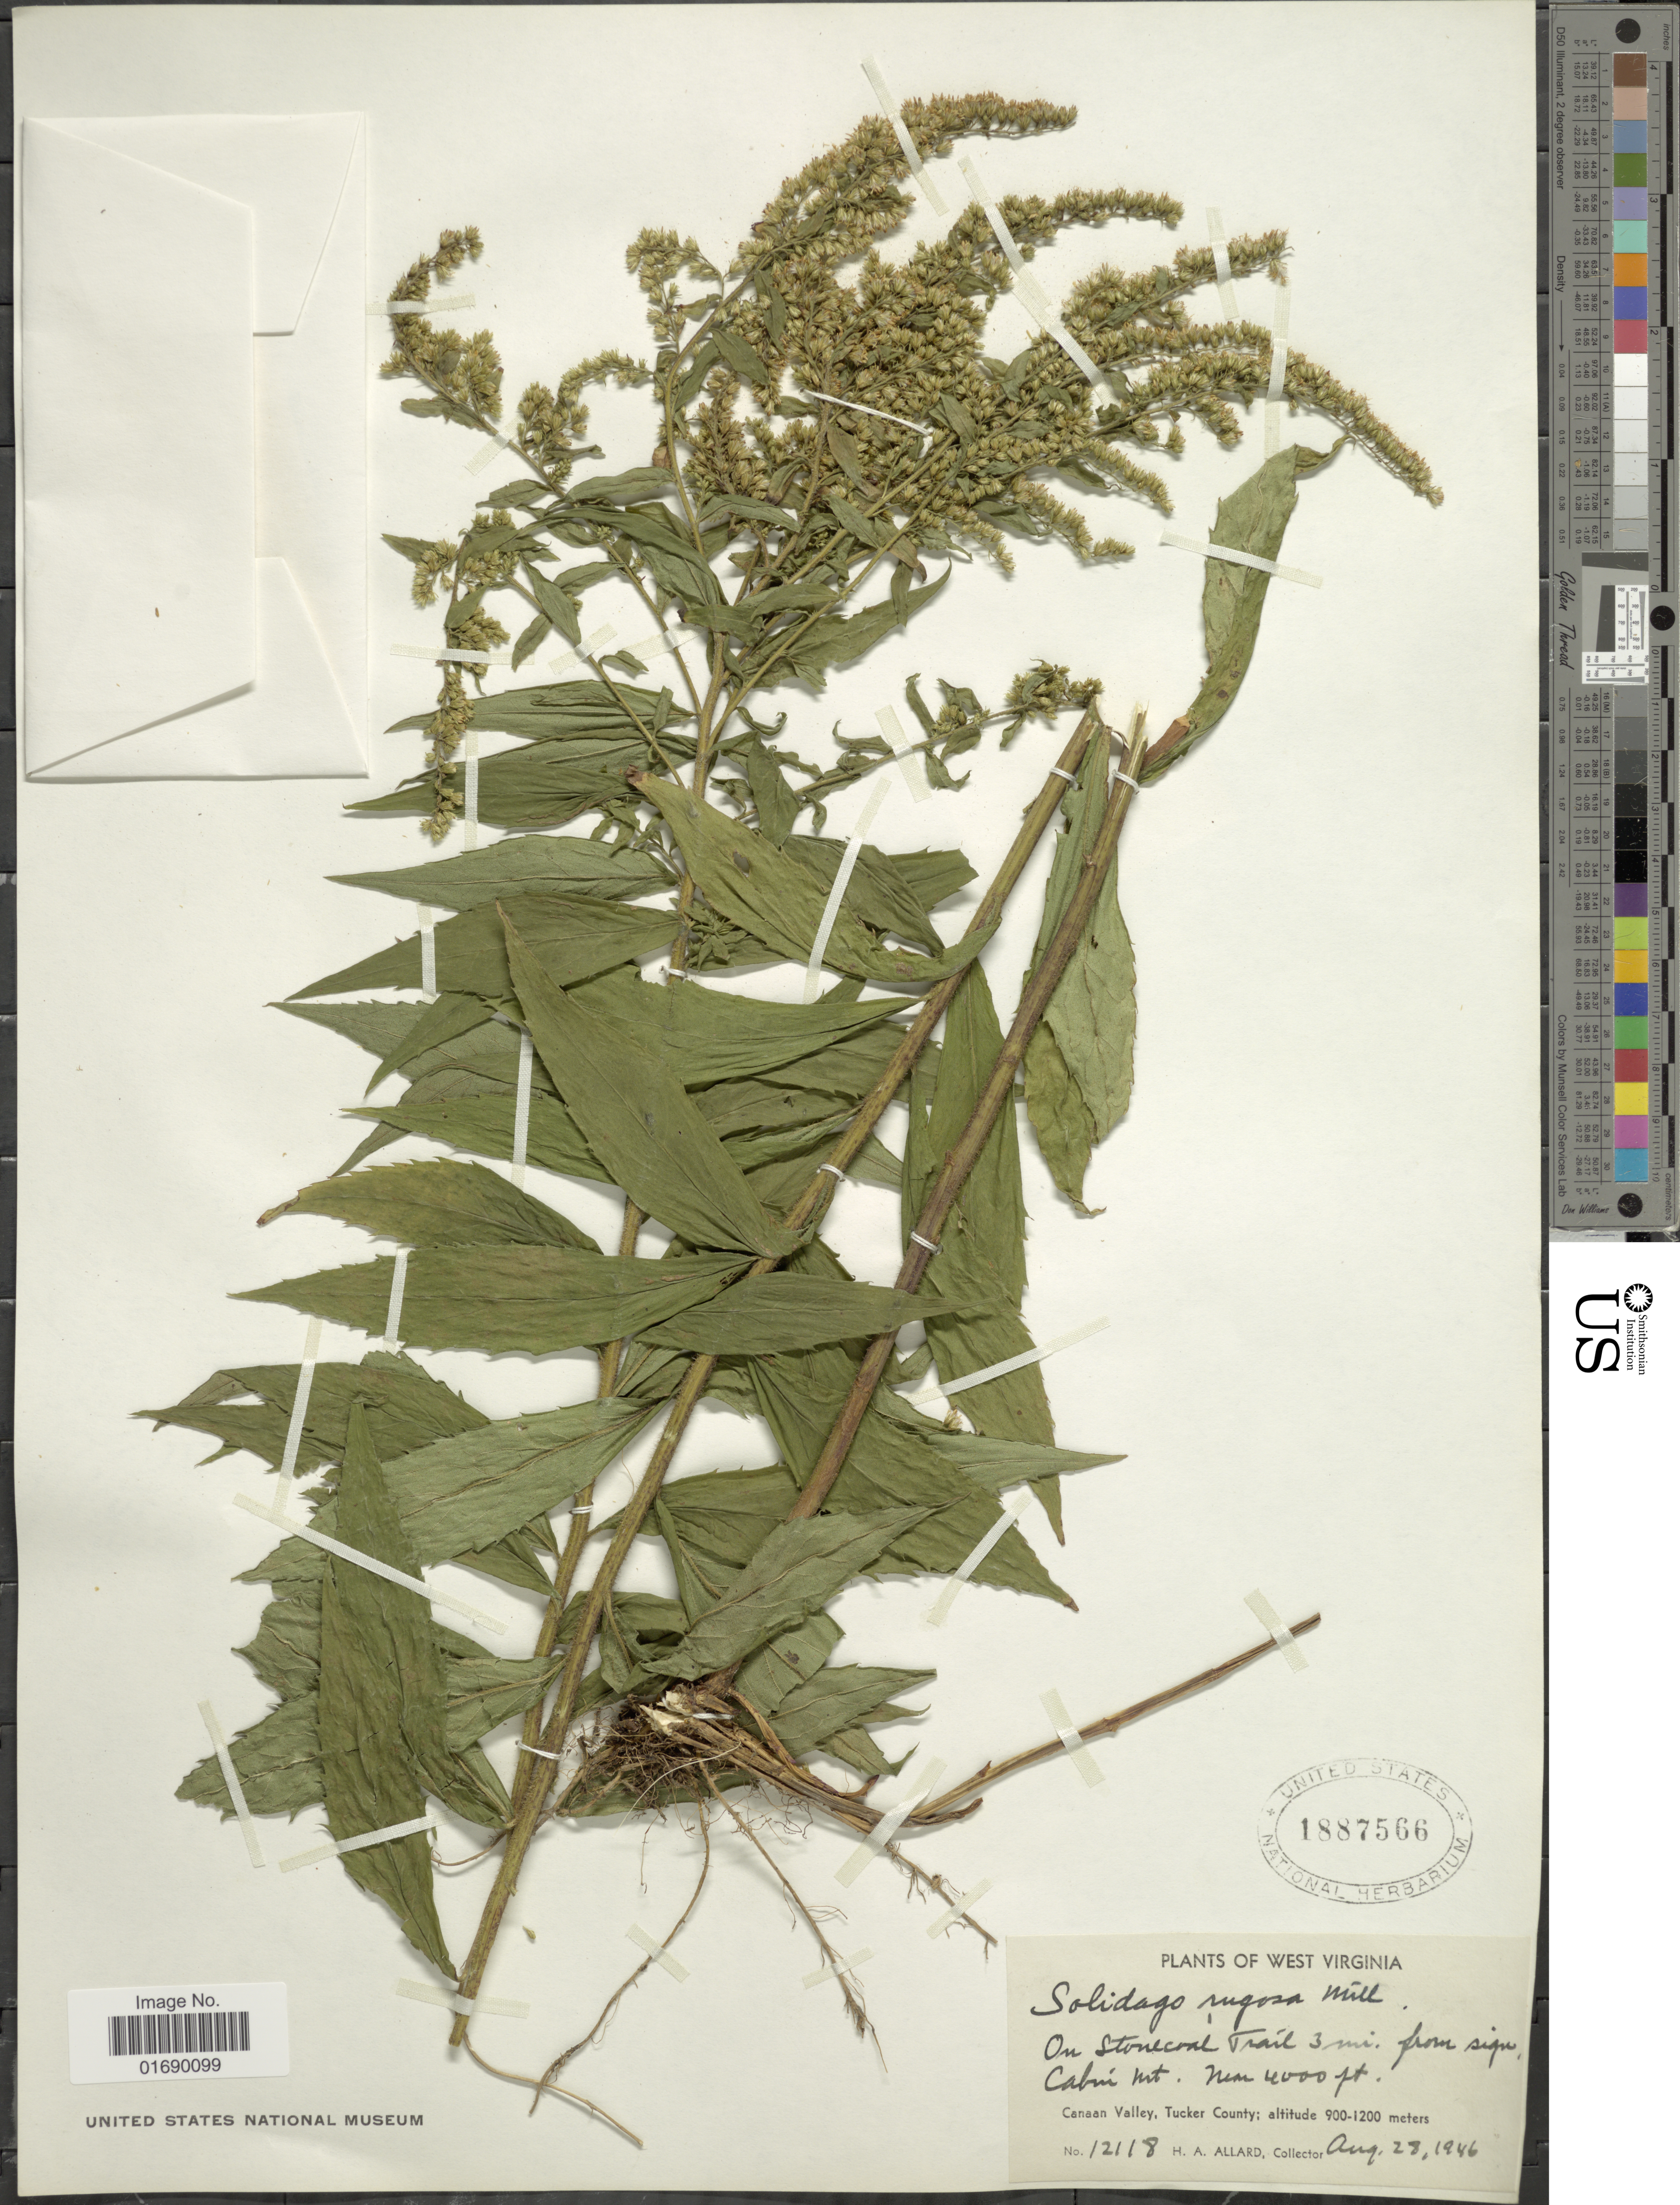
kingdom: Plantae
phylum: Tracheophyta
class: Magnoliopsida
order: Asterales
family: Asteraceae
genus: Solidago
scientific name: Solidago rugosa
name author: Mill.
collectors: H. A. Allard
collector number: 12118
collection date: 1946-08-28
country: United States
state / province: West Virginia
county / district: Tucker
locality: On Stonecoal Trail 3 mi from sign Cabin Mt. near 4000 ft, Canaan Valley, Tucker County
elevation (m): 900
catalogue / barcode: US 1887566